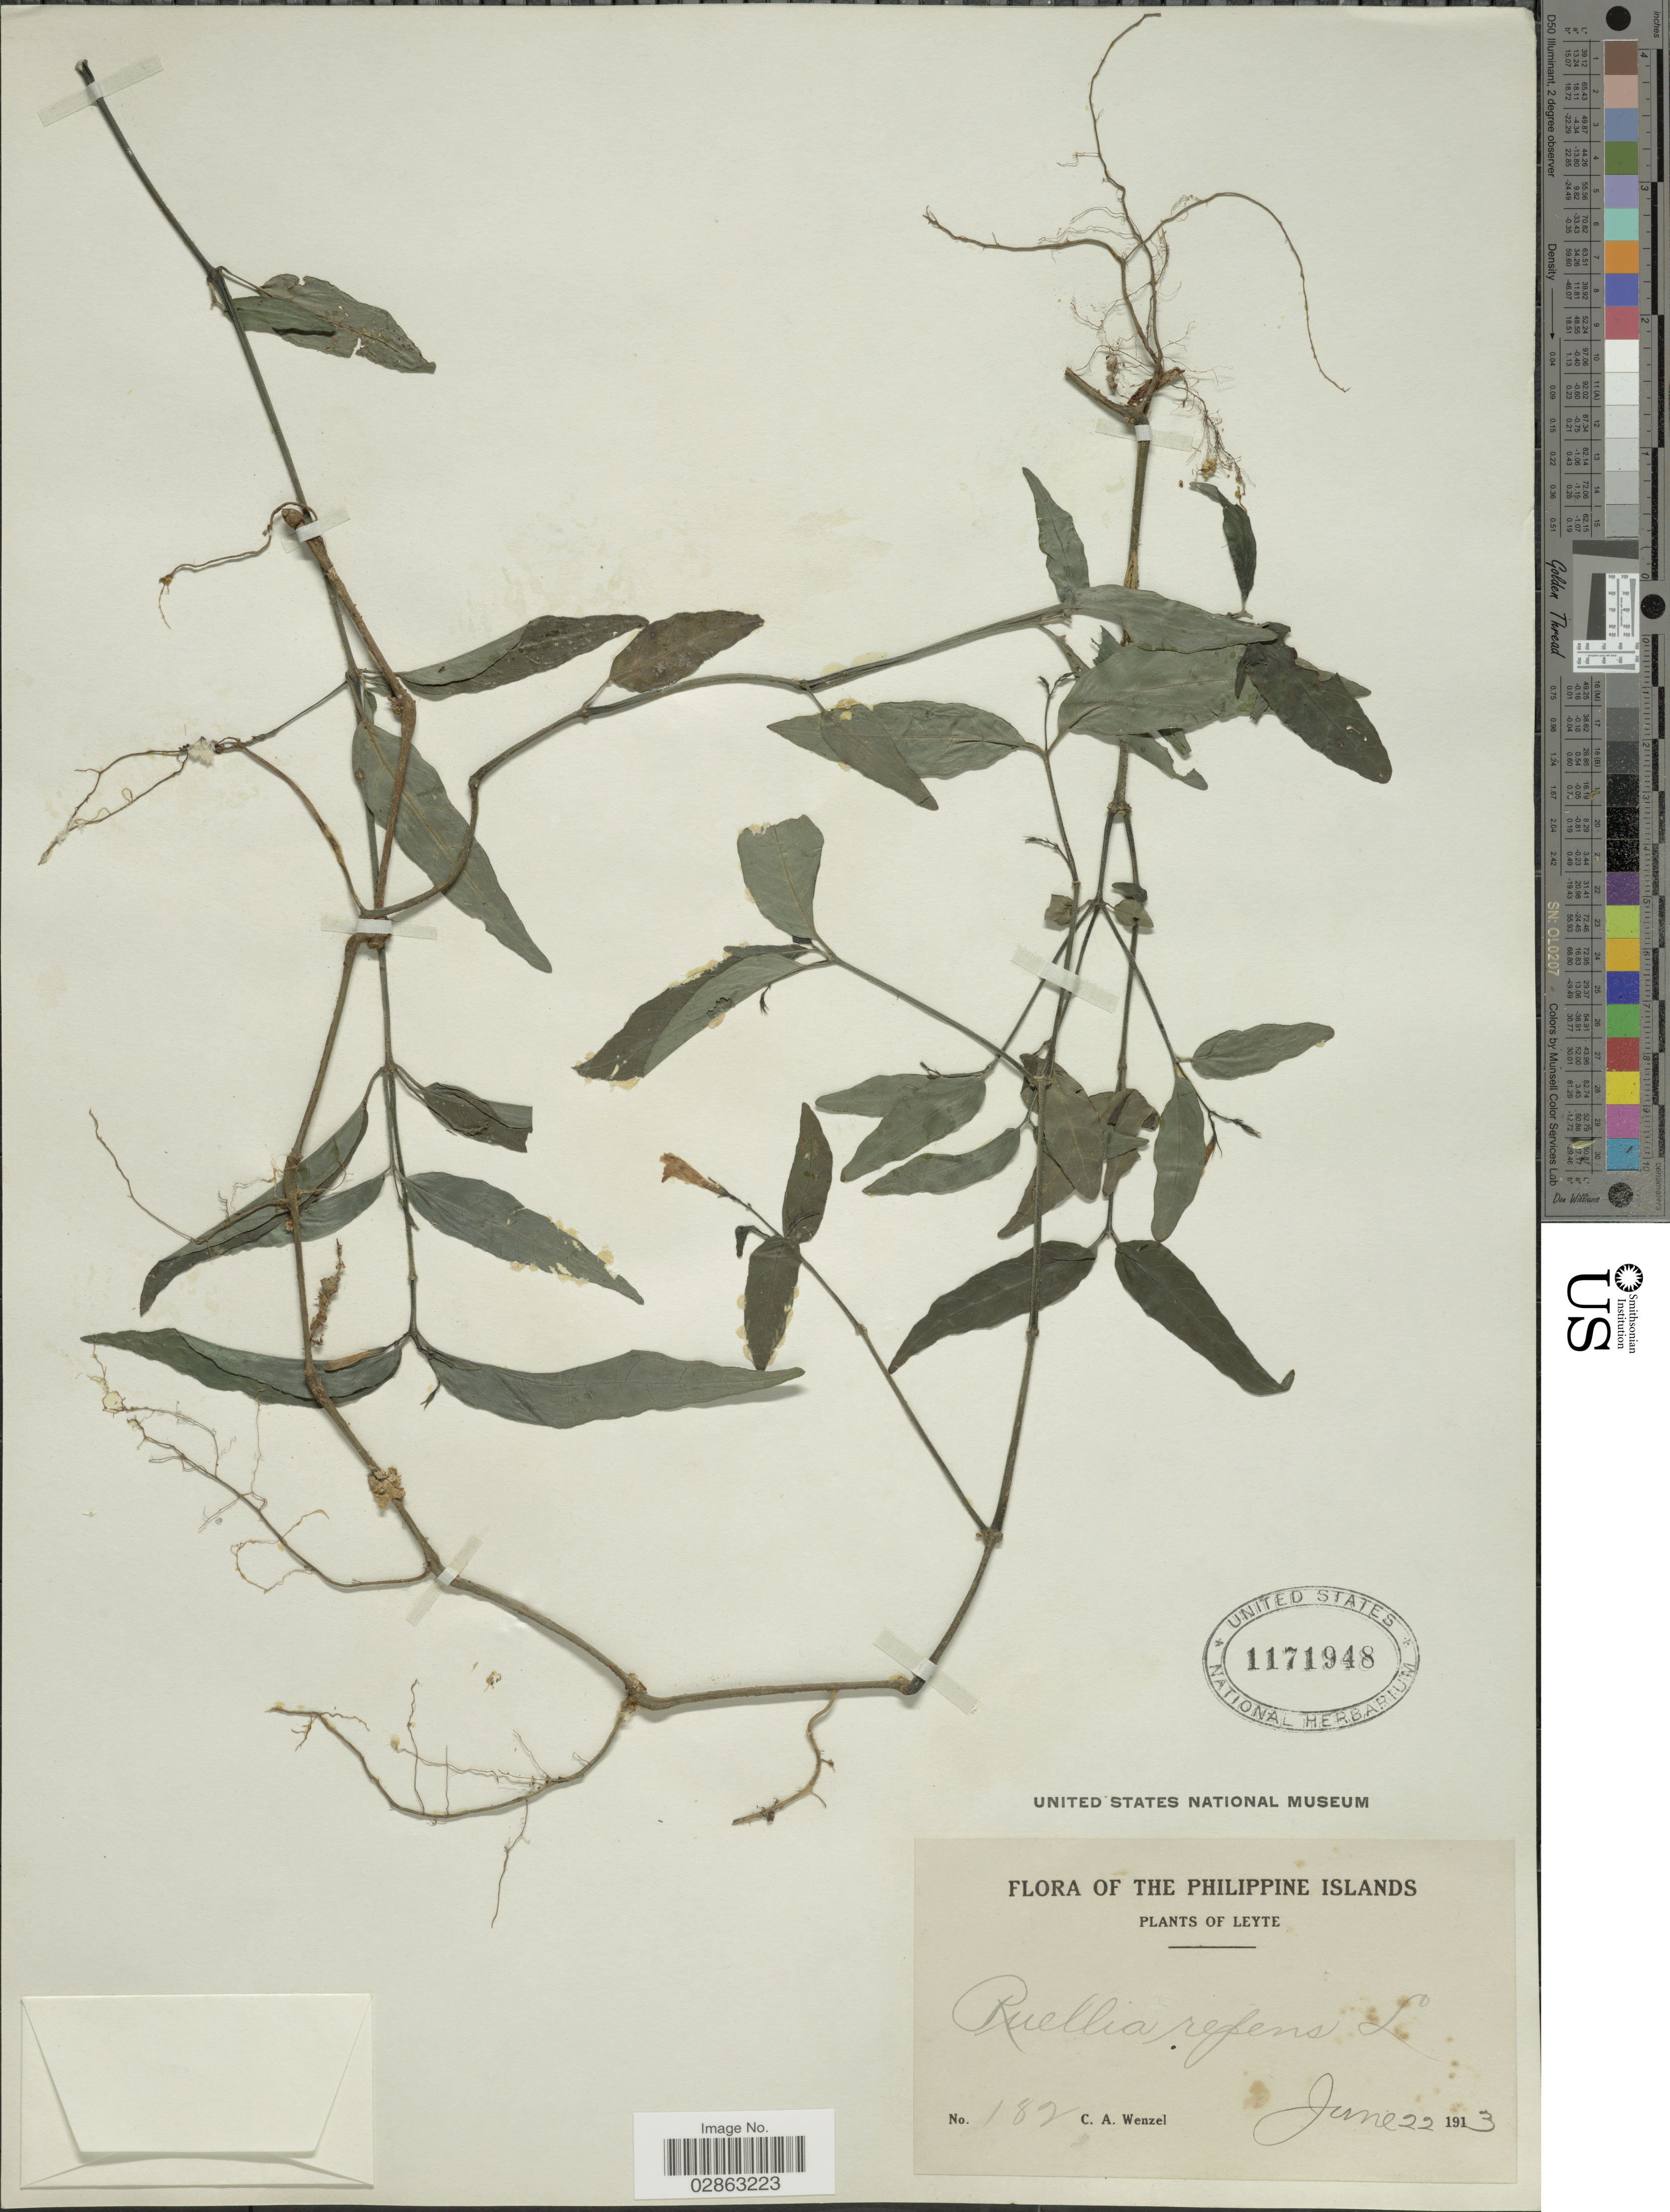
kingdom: Plantae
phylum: Tracheophyta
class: Magnoliopsida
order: Lamiales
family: Acanthaceae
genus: Ruellia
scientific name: Ruellia repens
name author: L.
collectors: C. Wenzel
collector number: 182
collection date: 1913-06-22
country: Philippines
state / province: Eastern Visayas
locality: Leyte.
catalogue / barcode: US 1171948